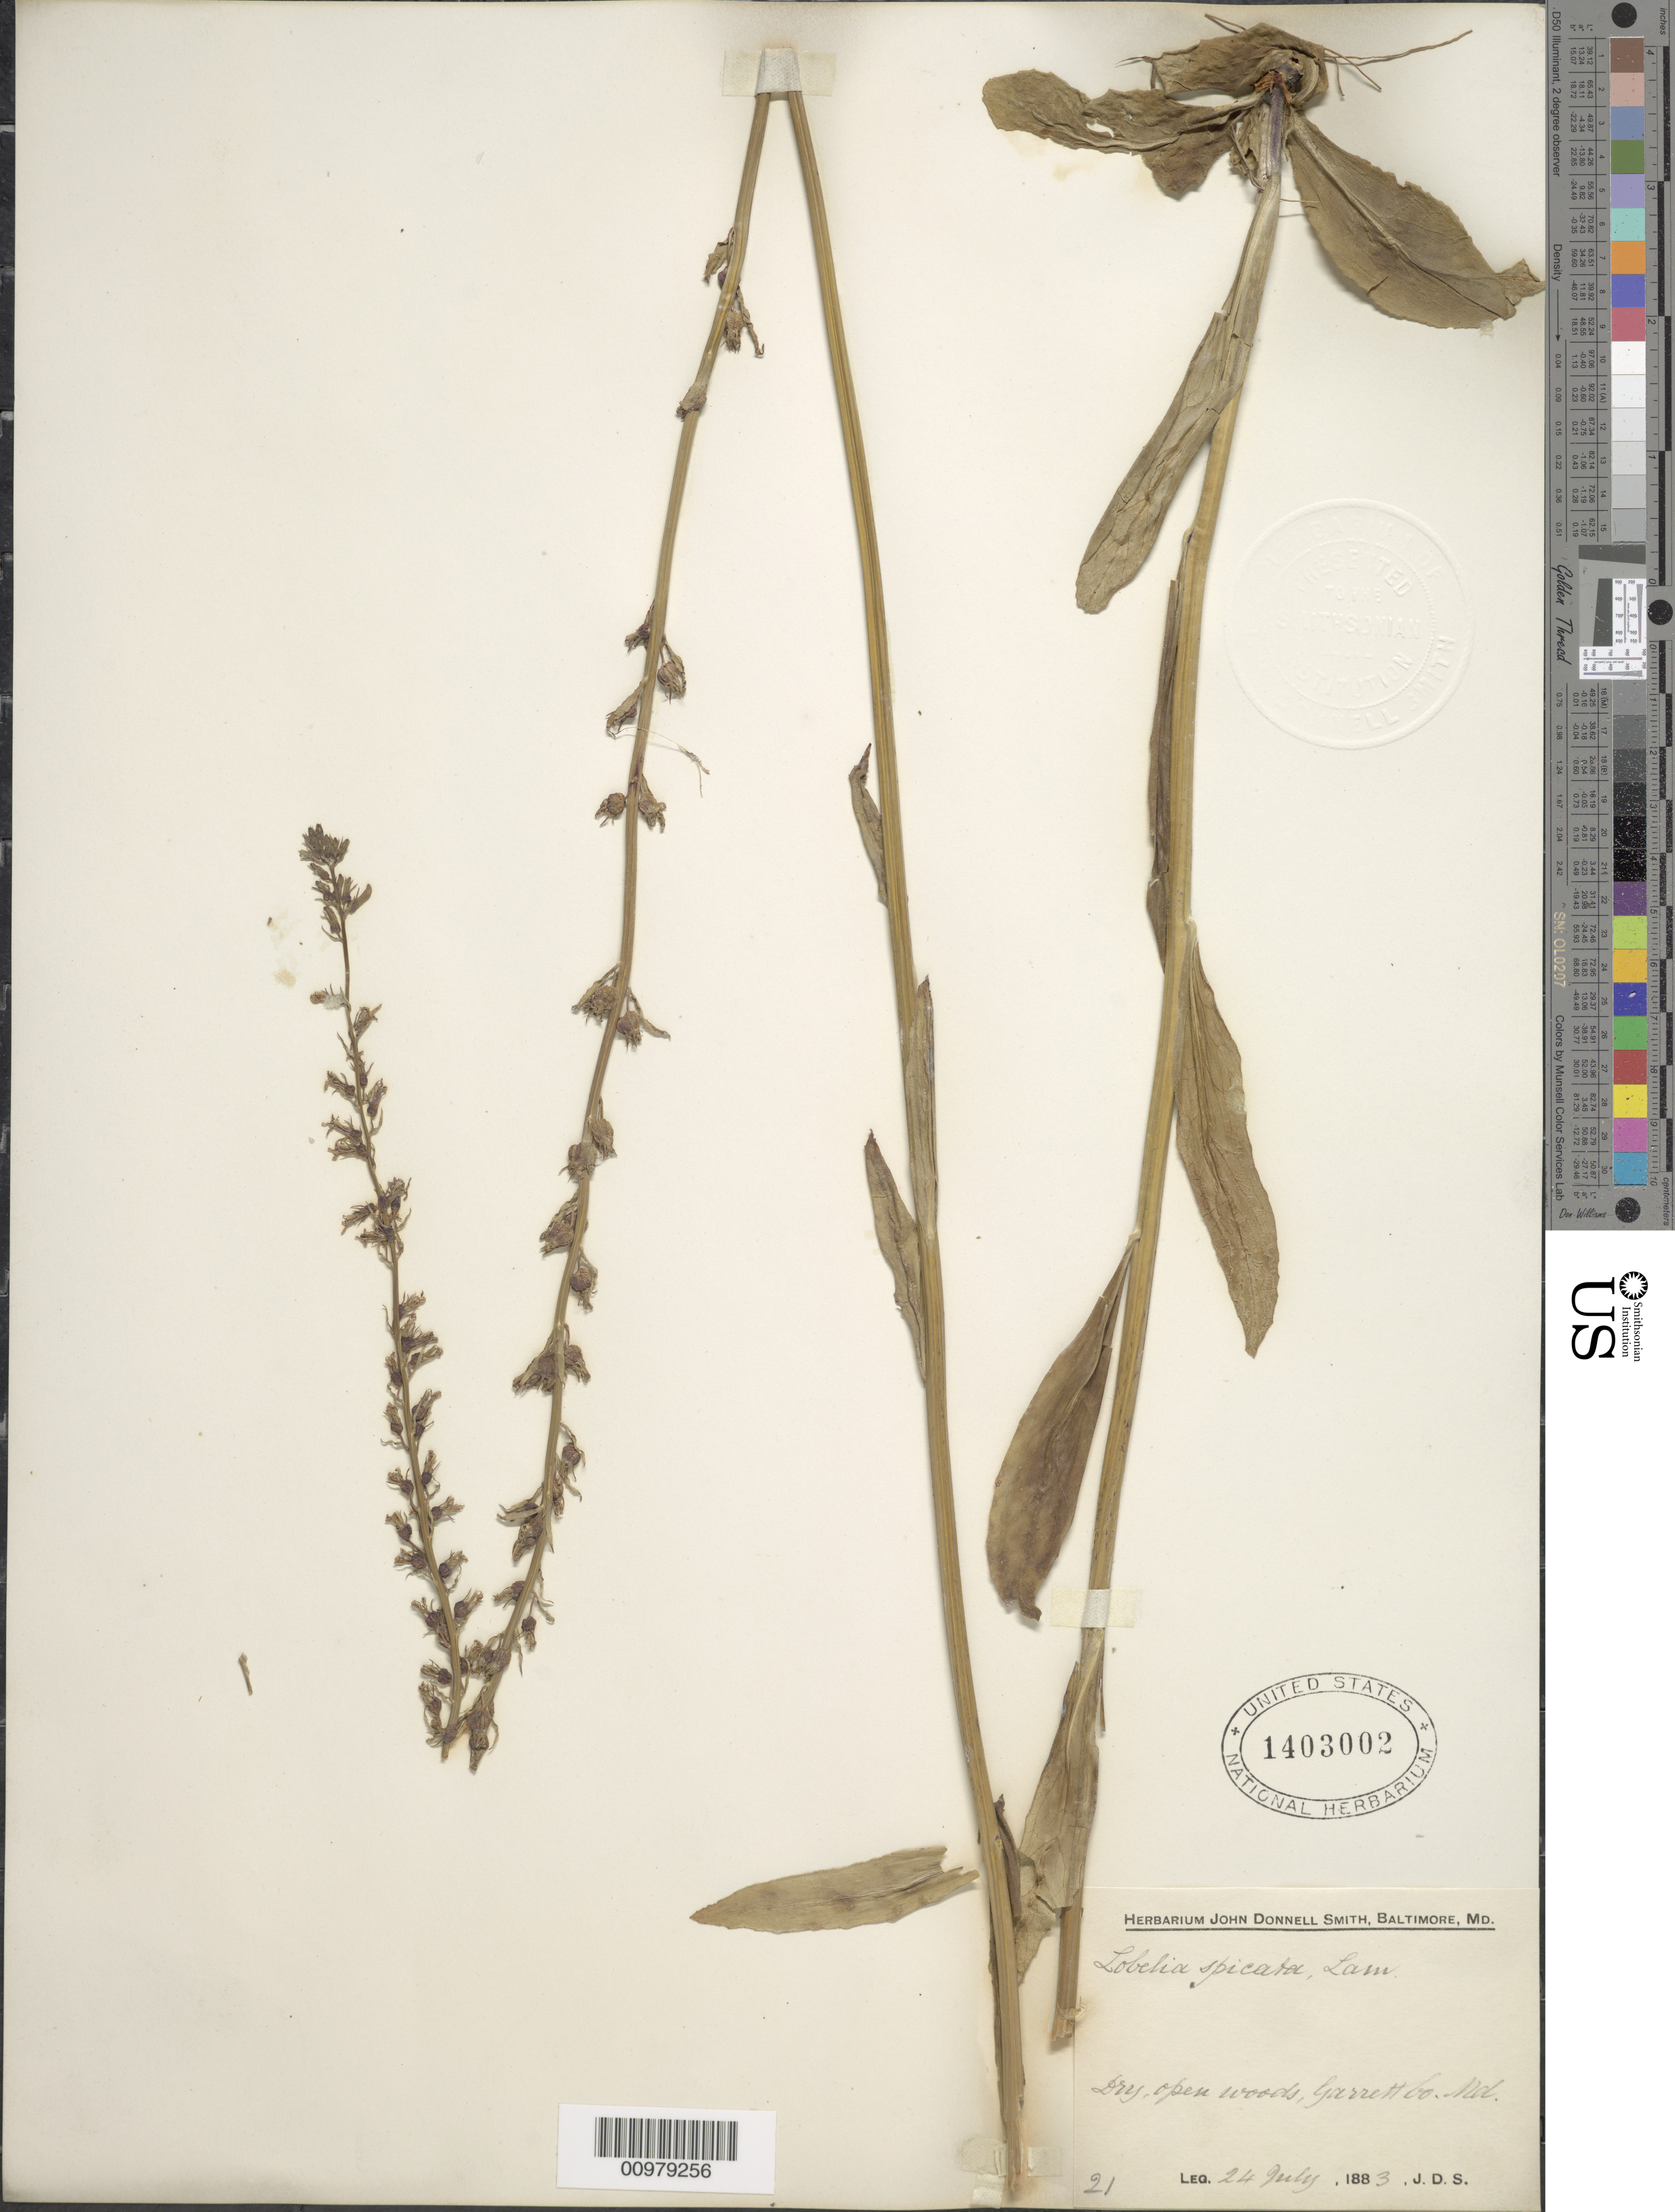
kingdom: Plantae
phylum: Tracheophyta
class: Magnoliopsida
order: Asterales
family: Campanulaceae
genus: Lobelia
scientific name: Lobelia spicata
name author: Lam.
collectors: J. Donnell Smith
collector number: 21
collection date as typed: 24 Jul 1883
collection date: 1883-07-24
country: United States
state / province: Maryland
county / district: Garrett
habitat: dry open woods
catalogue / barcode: US 1403002